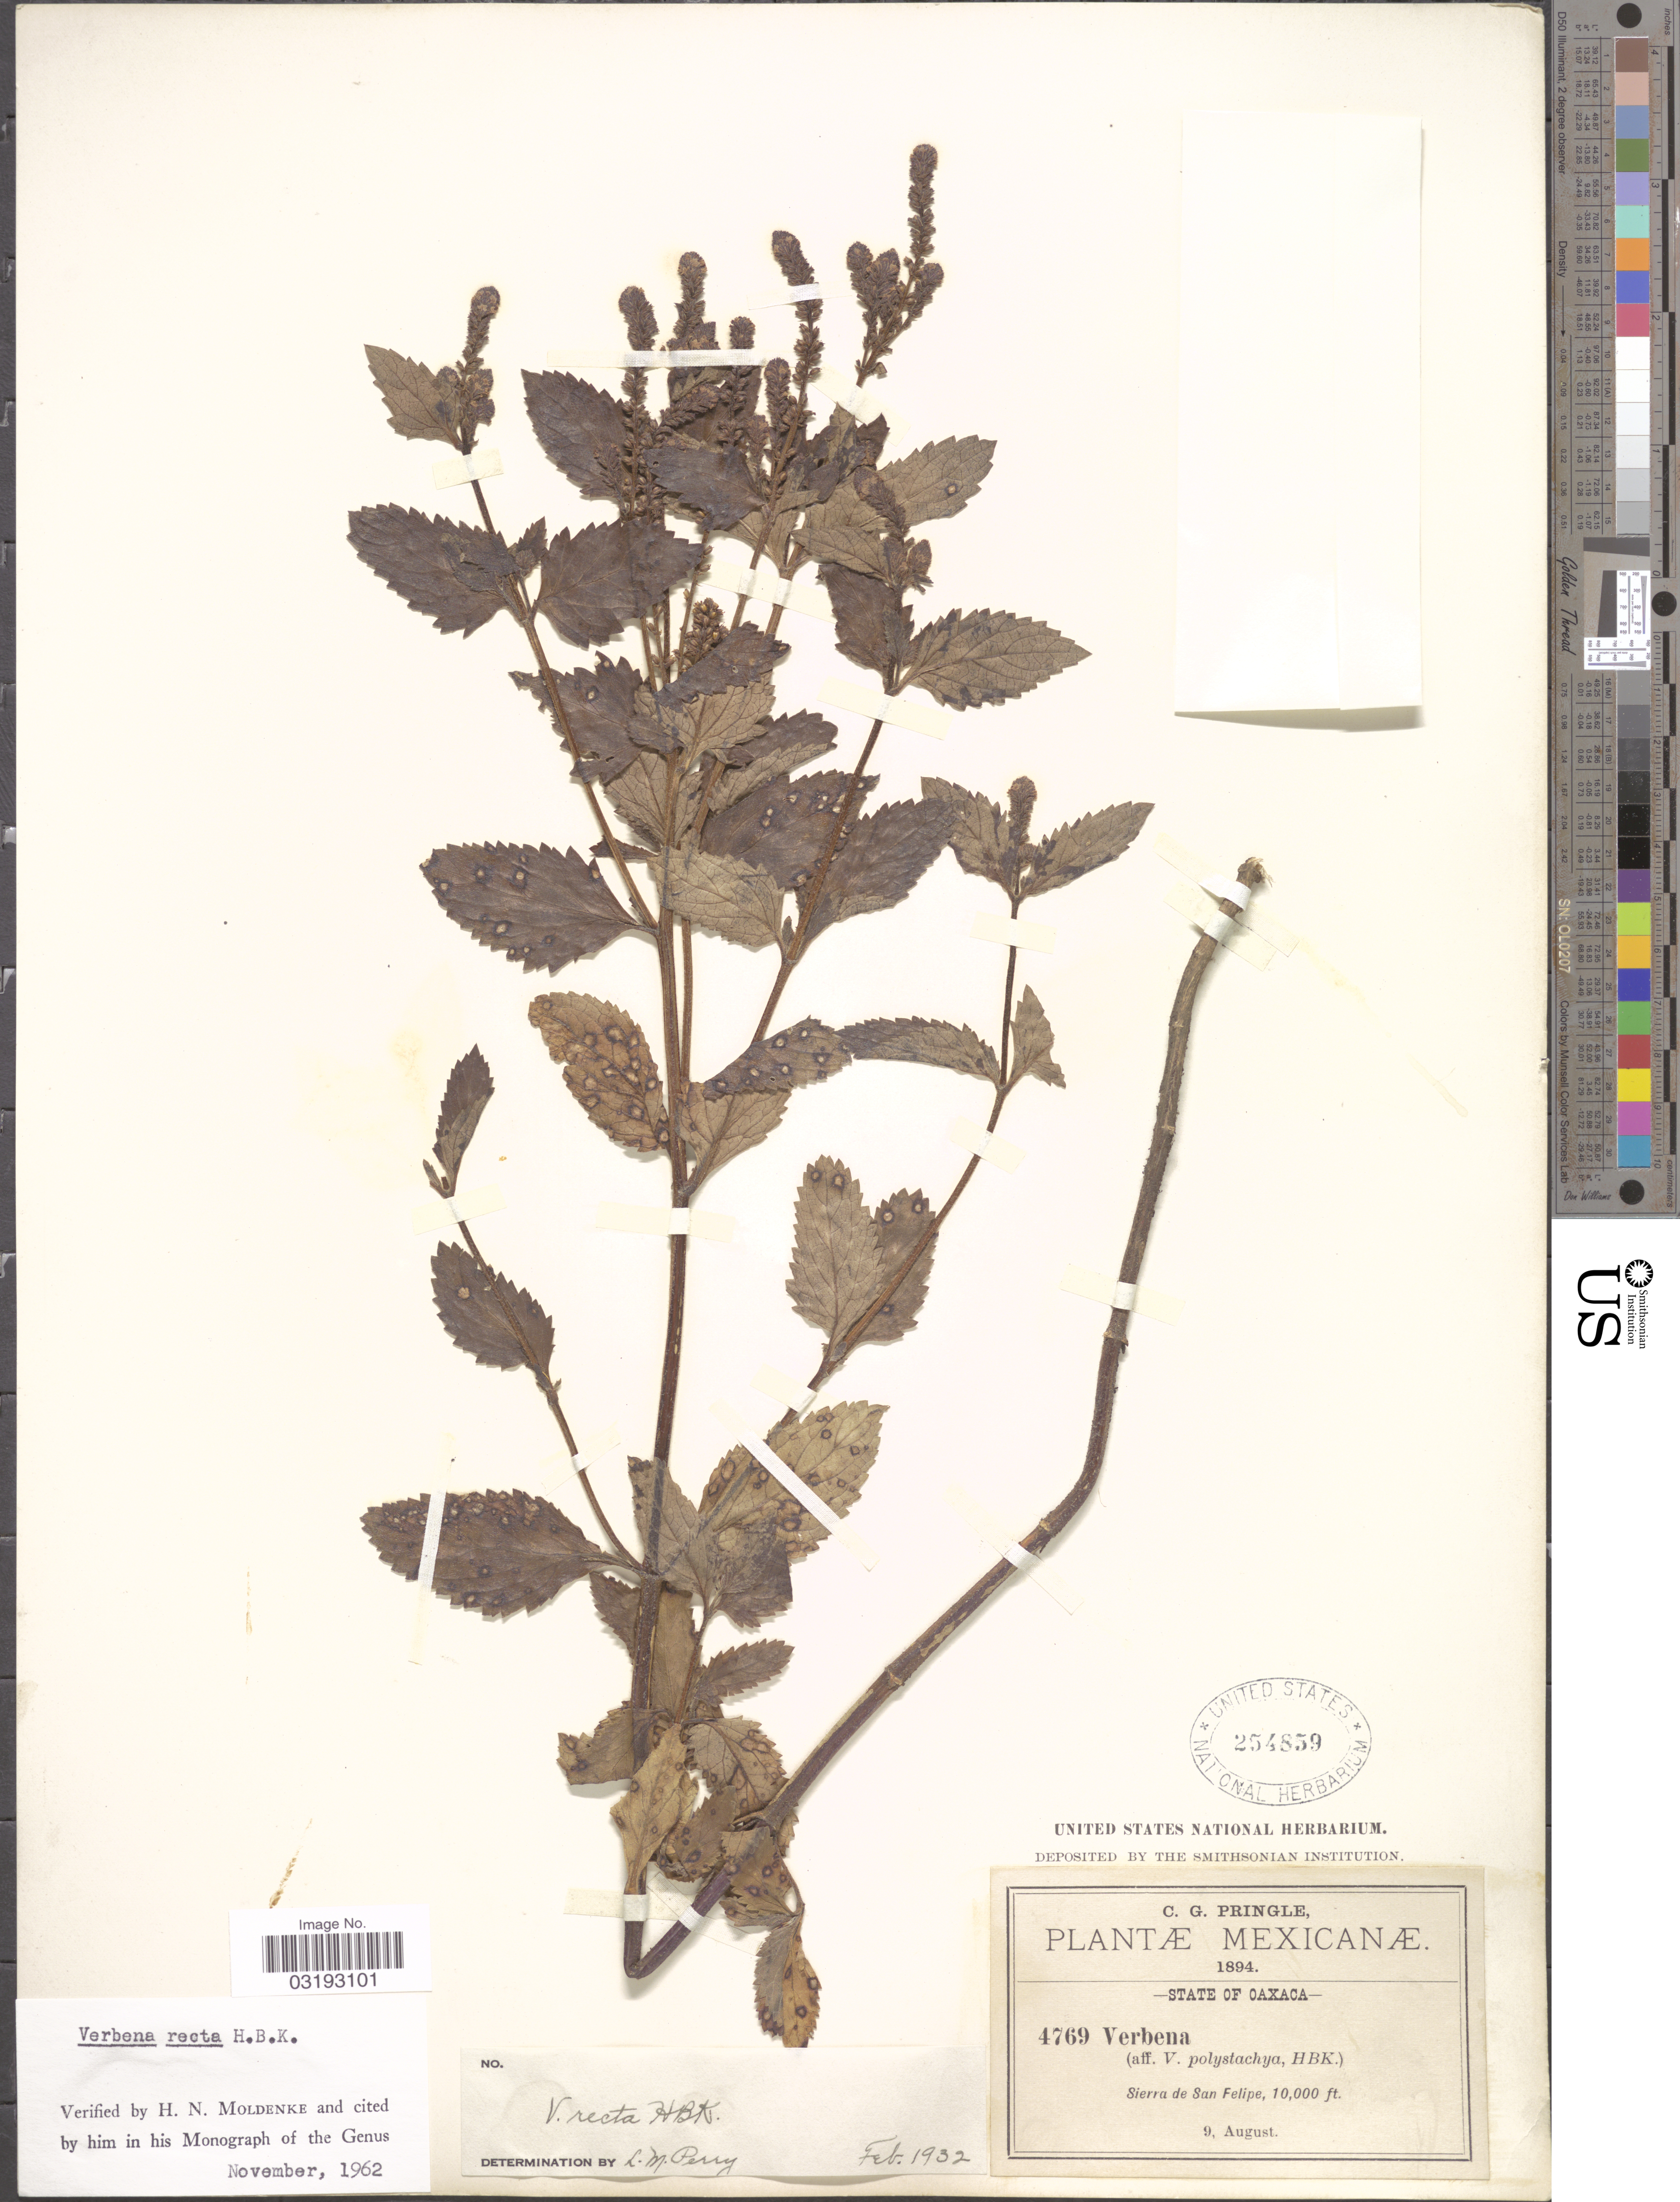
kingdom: Plantae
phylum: Tracheophyta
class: Magnoliopsida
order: Lamiales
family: Verbenaceae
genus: Verbena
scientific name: Verbena recta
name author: Kunth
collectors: C. G. Pringle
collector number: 4769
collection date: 1894-08-09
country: Mexico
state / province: Oaxaca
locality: Sierra de San Felipe.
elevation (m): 3048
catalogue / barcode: US 254859